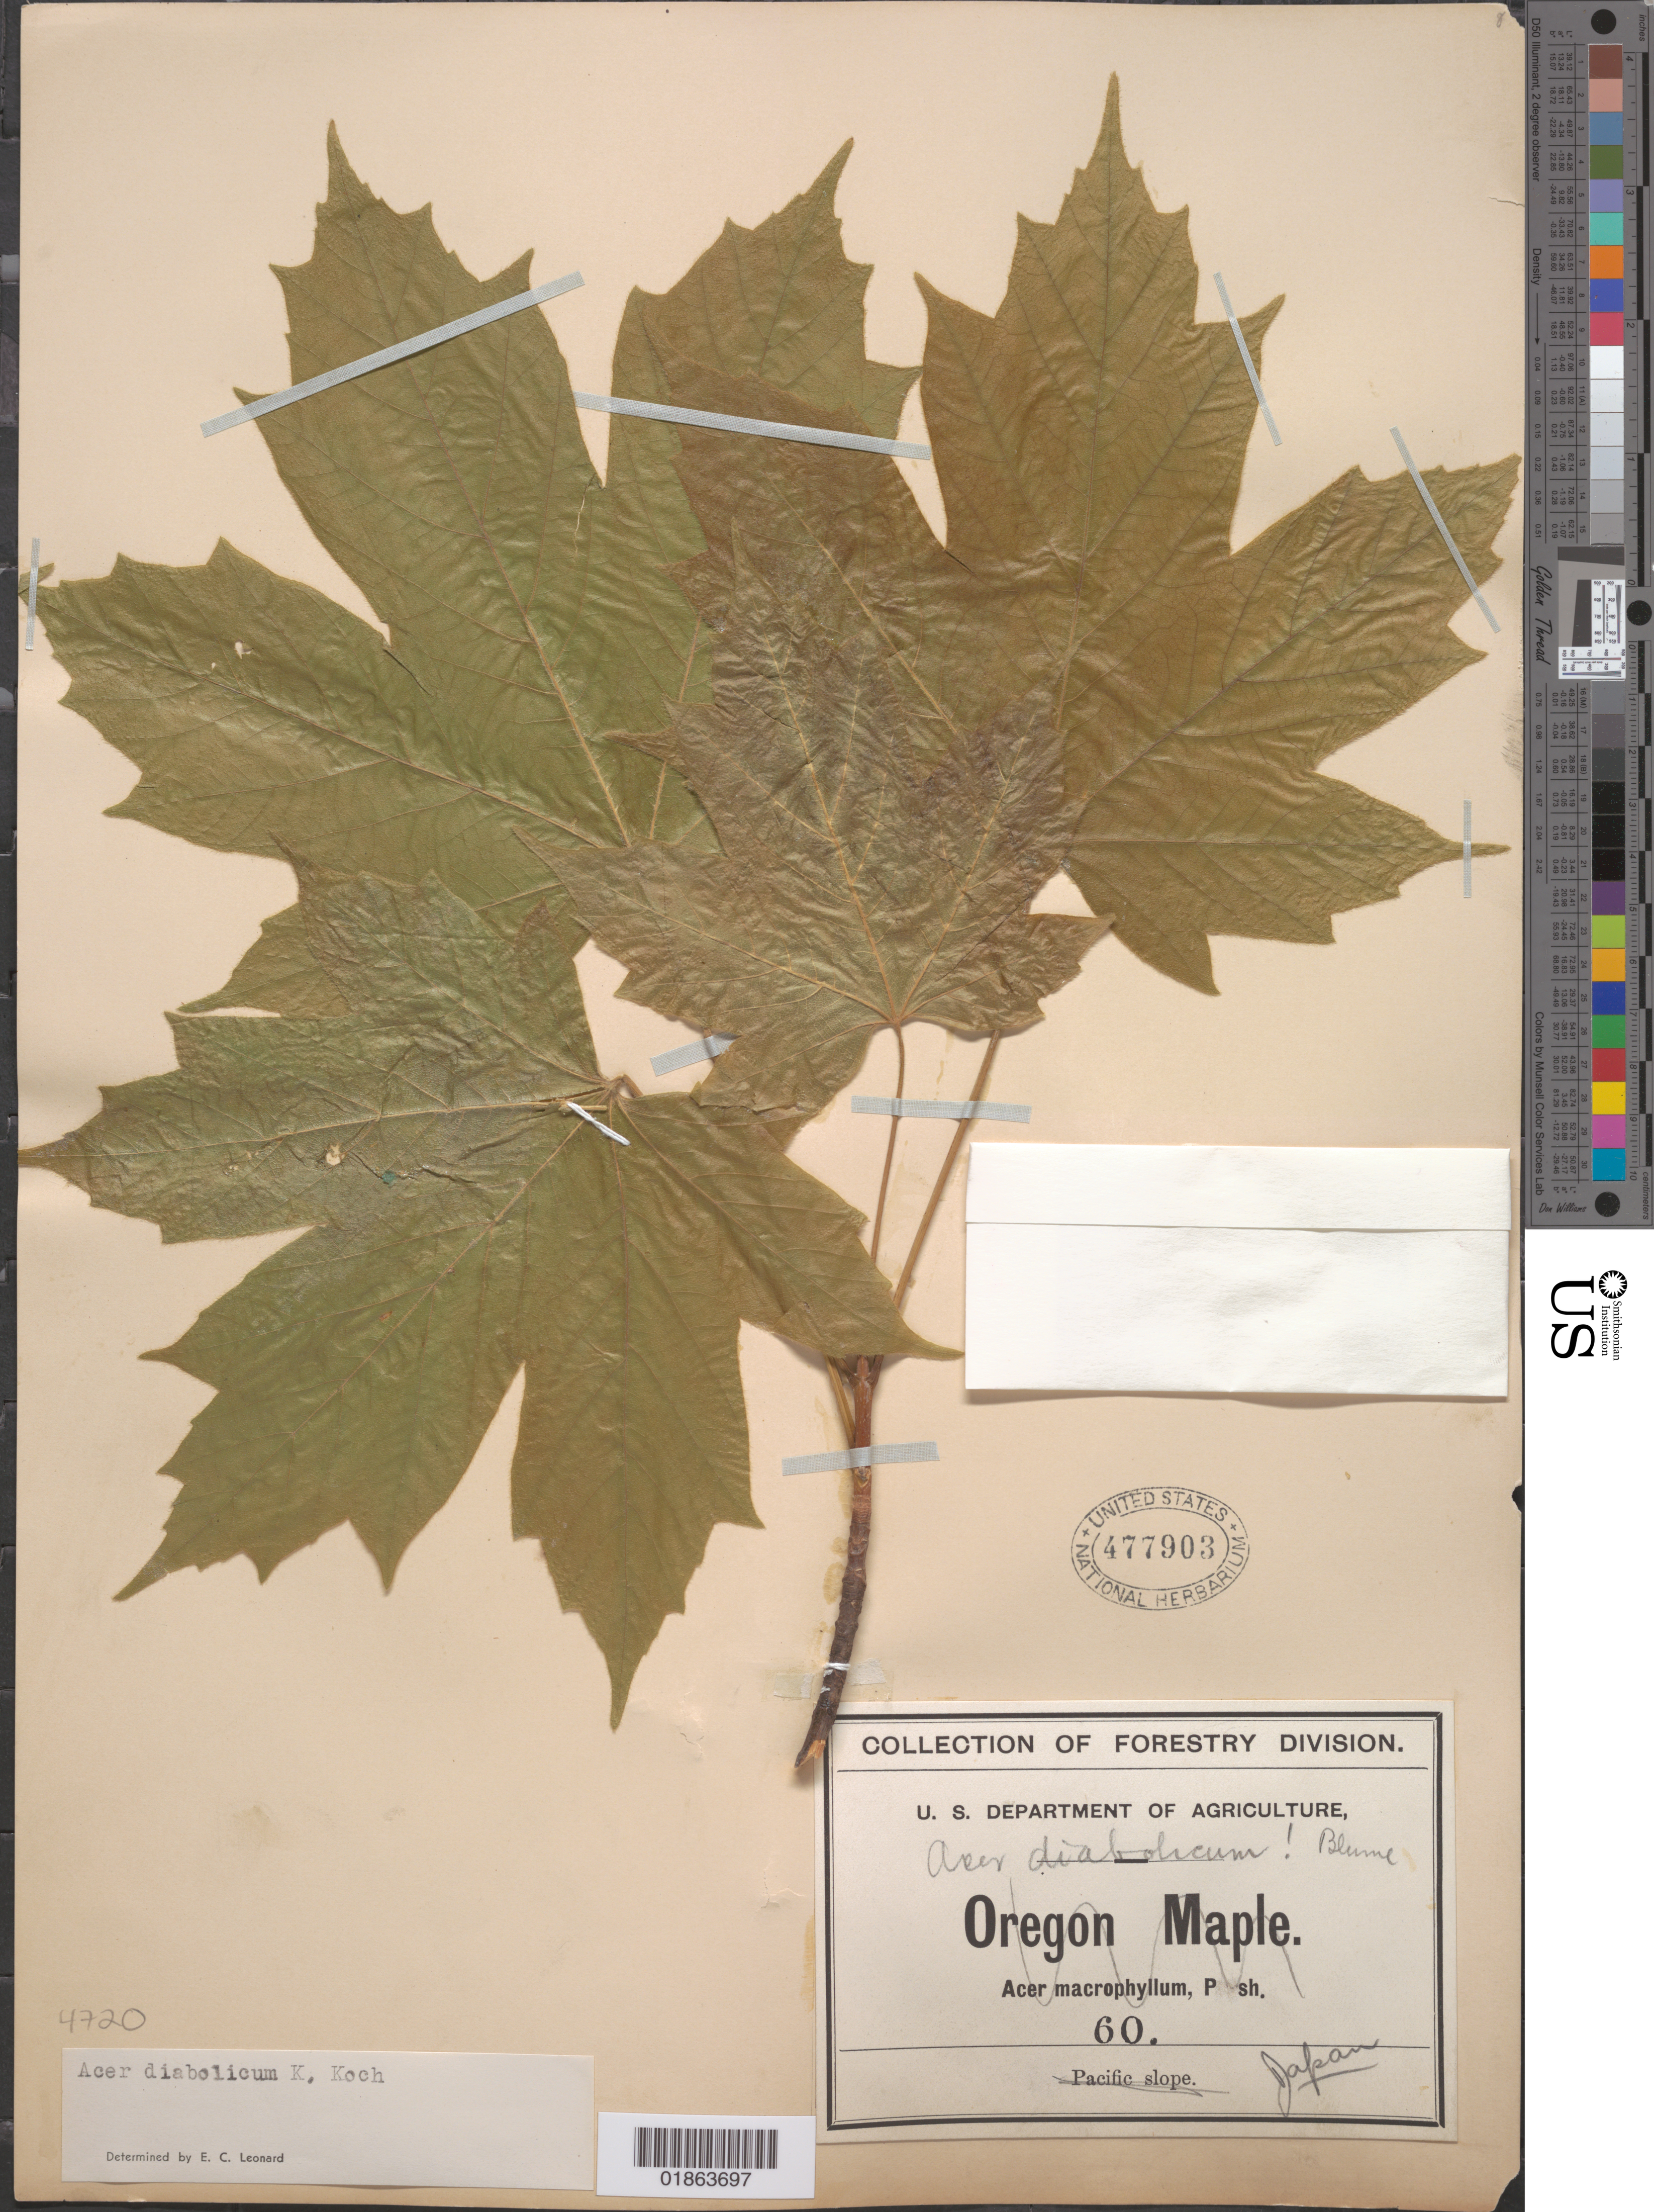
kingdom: Plantae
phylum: Tracheophyta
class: Magnoliopsida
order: Sapindales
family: Sapindaceae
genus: Acer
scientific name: Acer diabolicum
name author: Blume ex K. Koch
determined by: Leonard, Emery C., (US)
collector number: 60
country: United States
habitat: Cultivated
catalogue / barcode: US 477903